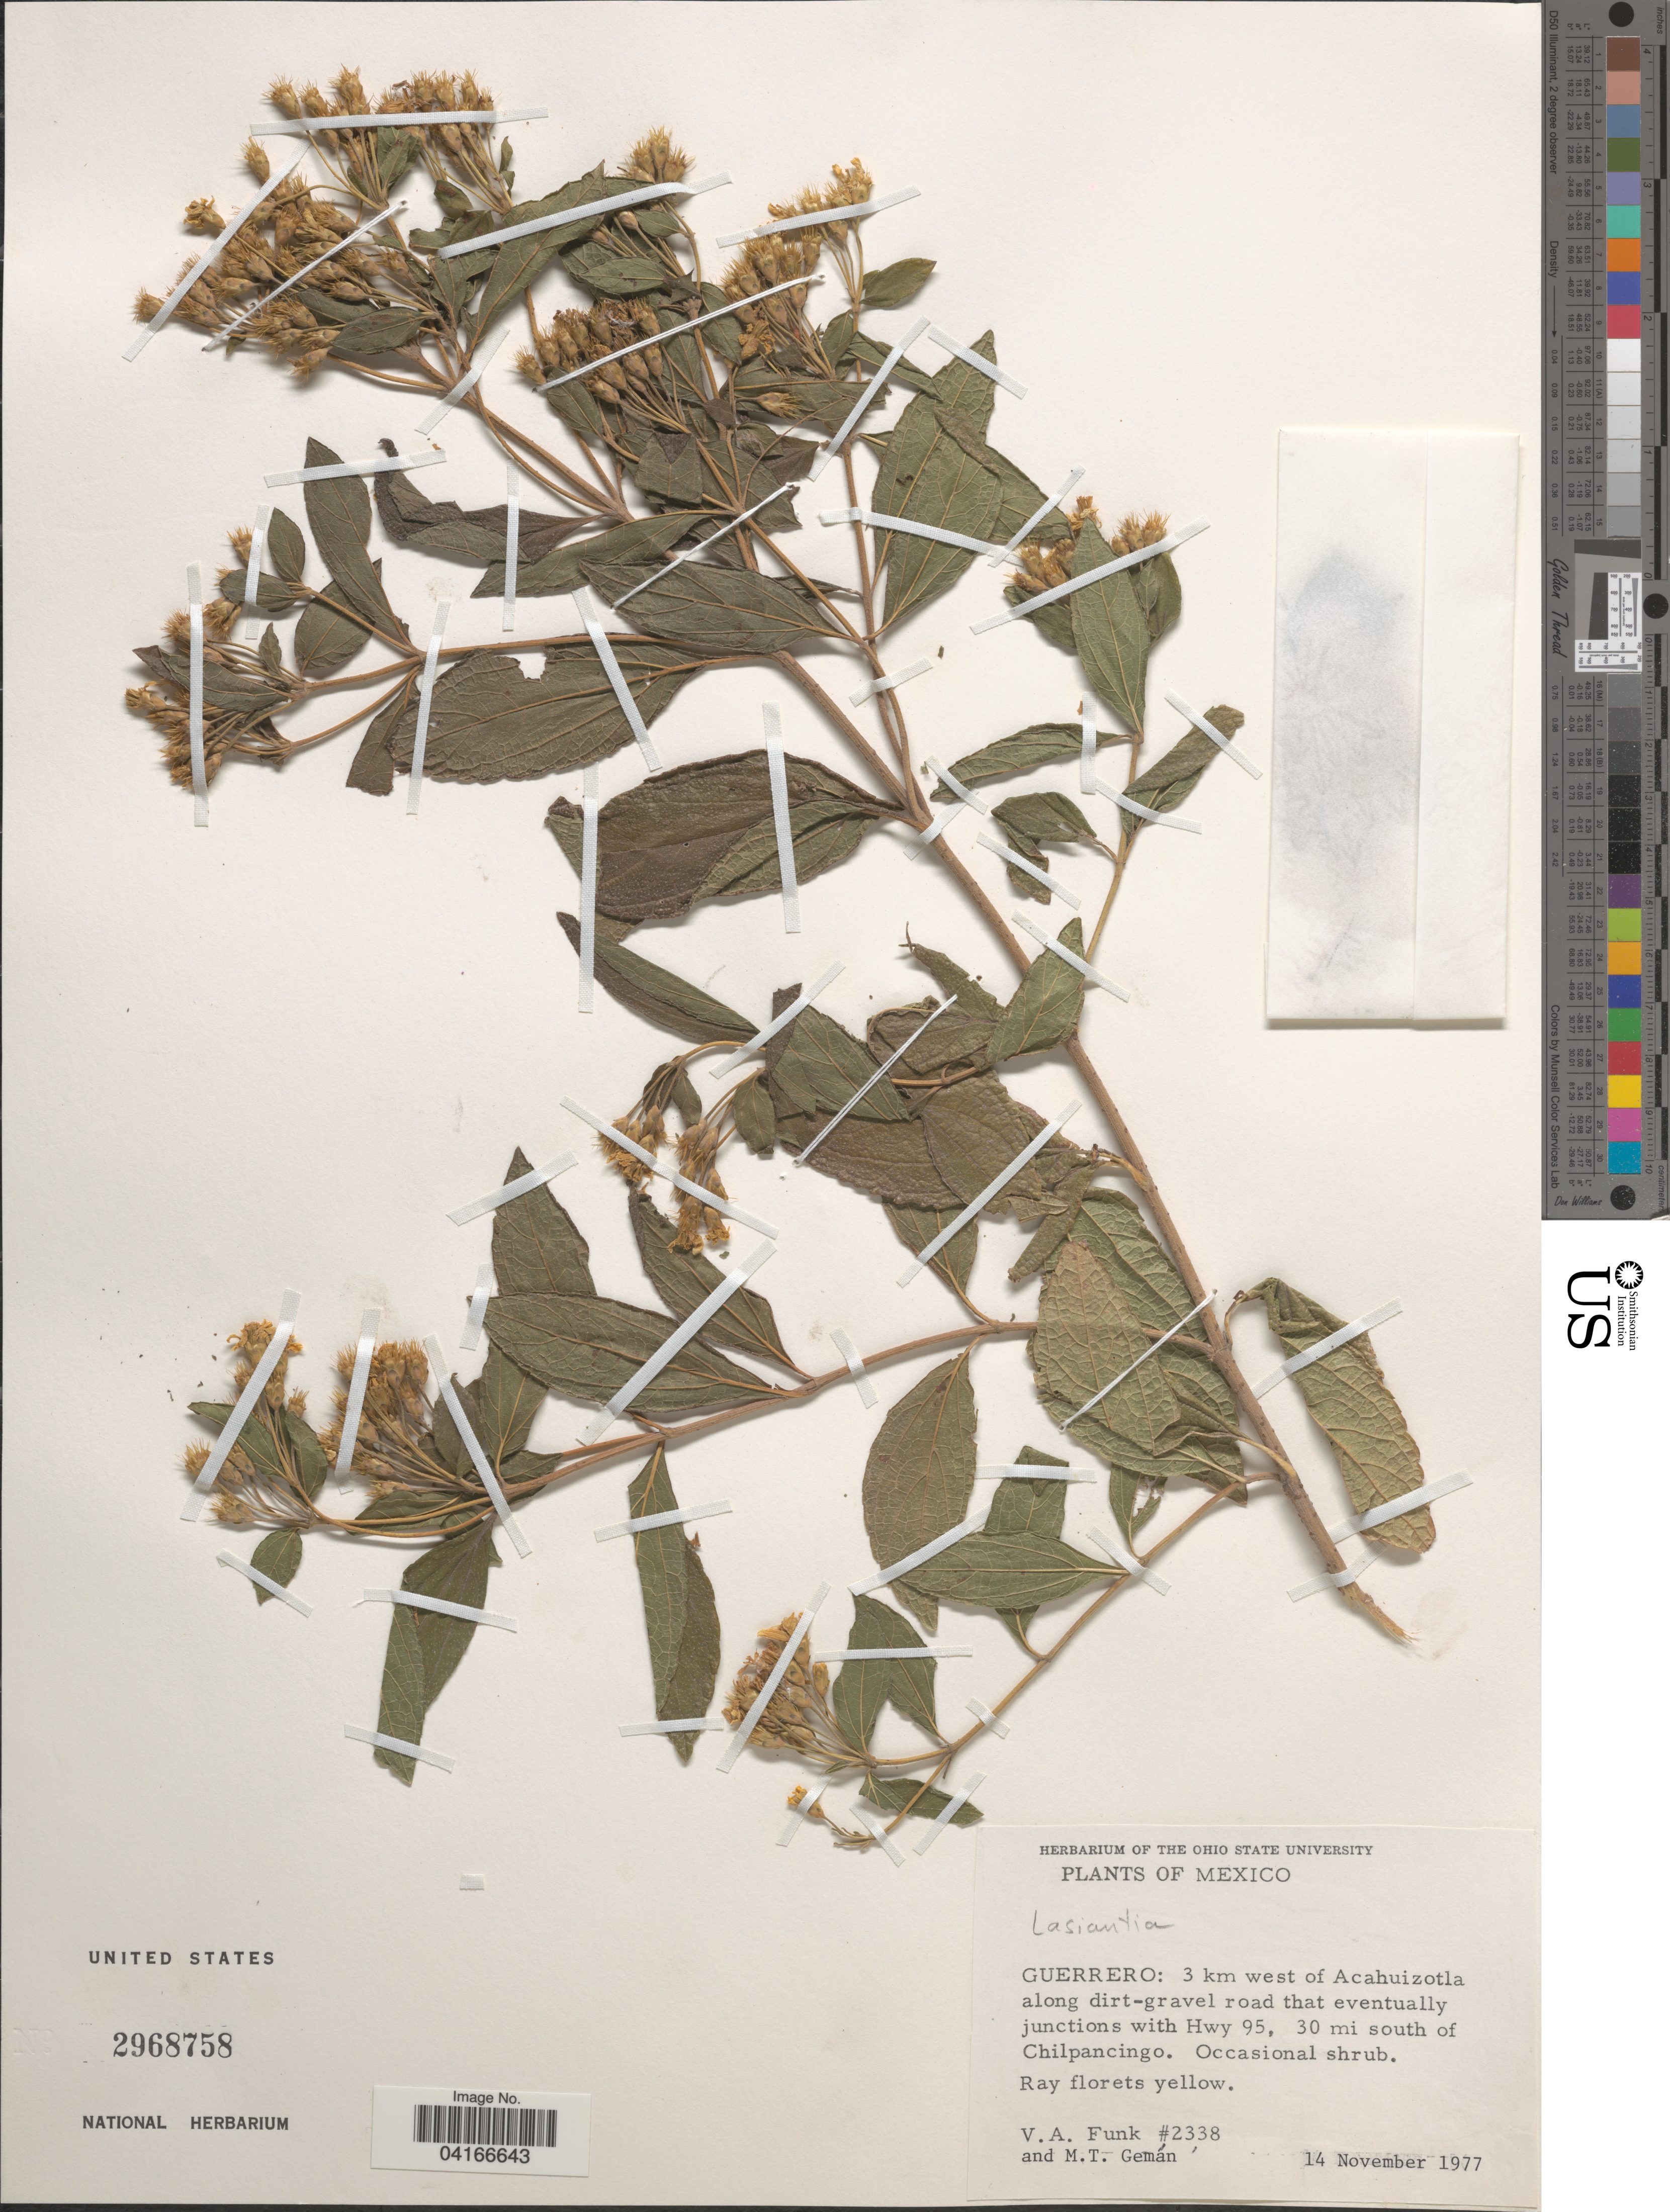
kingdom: Plantae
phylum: Tracheophyta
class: Magnoliopsida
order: Asterales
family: Asteraceae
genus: Lasianthaea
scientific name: Lasianthaea sp.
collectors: V. Funk & M. Gemán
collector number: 2338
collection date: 1977-11-14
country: Mexico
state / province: Guerrero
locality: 3 km west of Acahuizotla along dirt-gravel road that eventually junctions with Hwy 95, 30 mi south of Chilpancingo.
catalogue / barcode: US 2968758